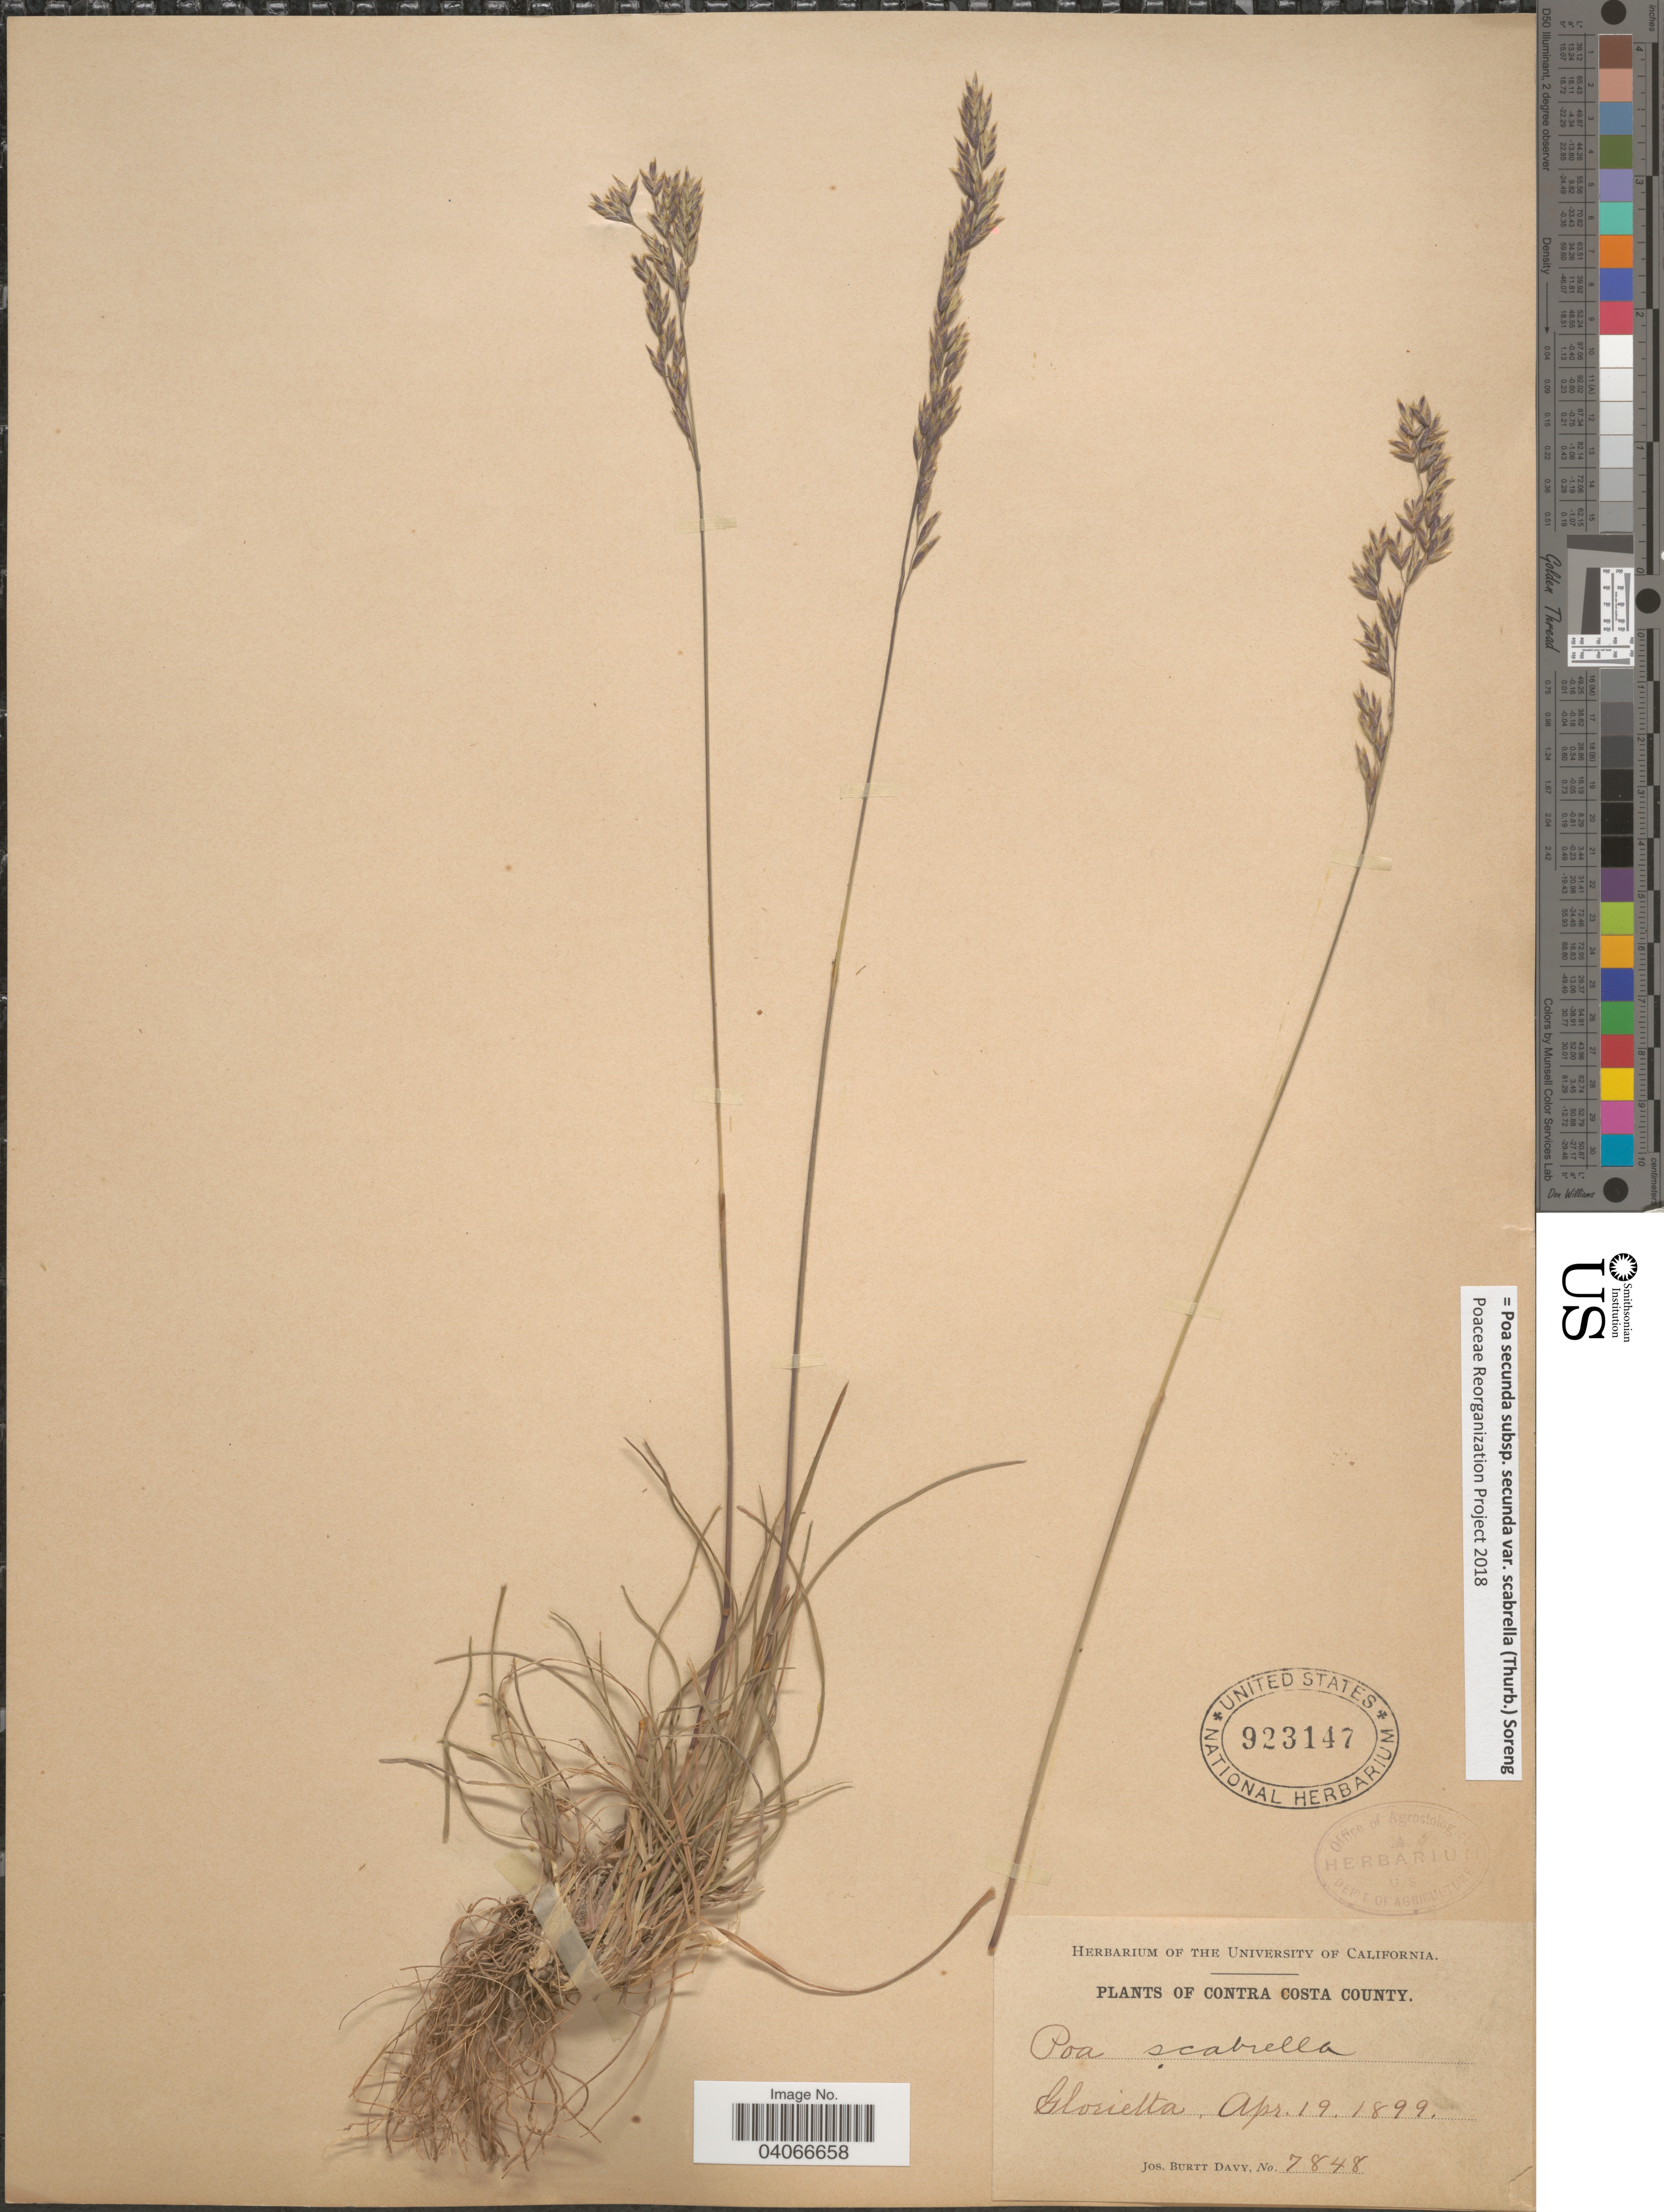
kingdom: Plantae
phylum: Tracheophyta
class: Liliopsida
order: Poales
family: Poaceae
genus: Poa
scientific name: Poa secunda subsp. secunda var. scabrella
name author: (Thurb.) Soreng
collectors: J. Burtt Davy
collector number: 7848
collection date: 1899-04-19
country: United States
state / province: California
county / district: Contra Costa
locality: Contra Costa County. Glorietta.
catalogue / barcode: US 923147